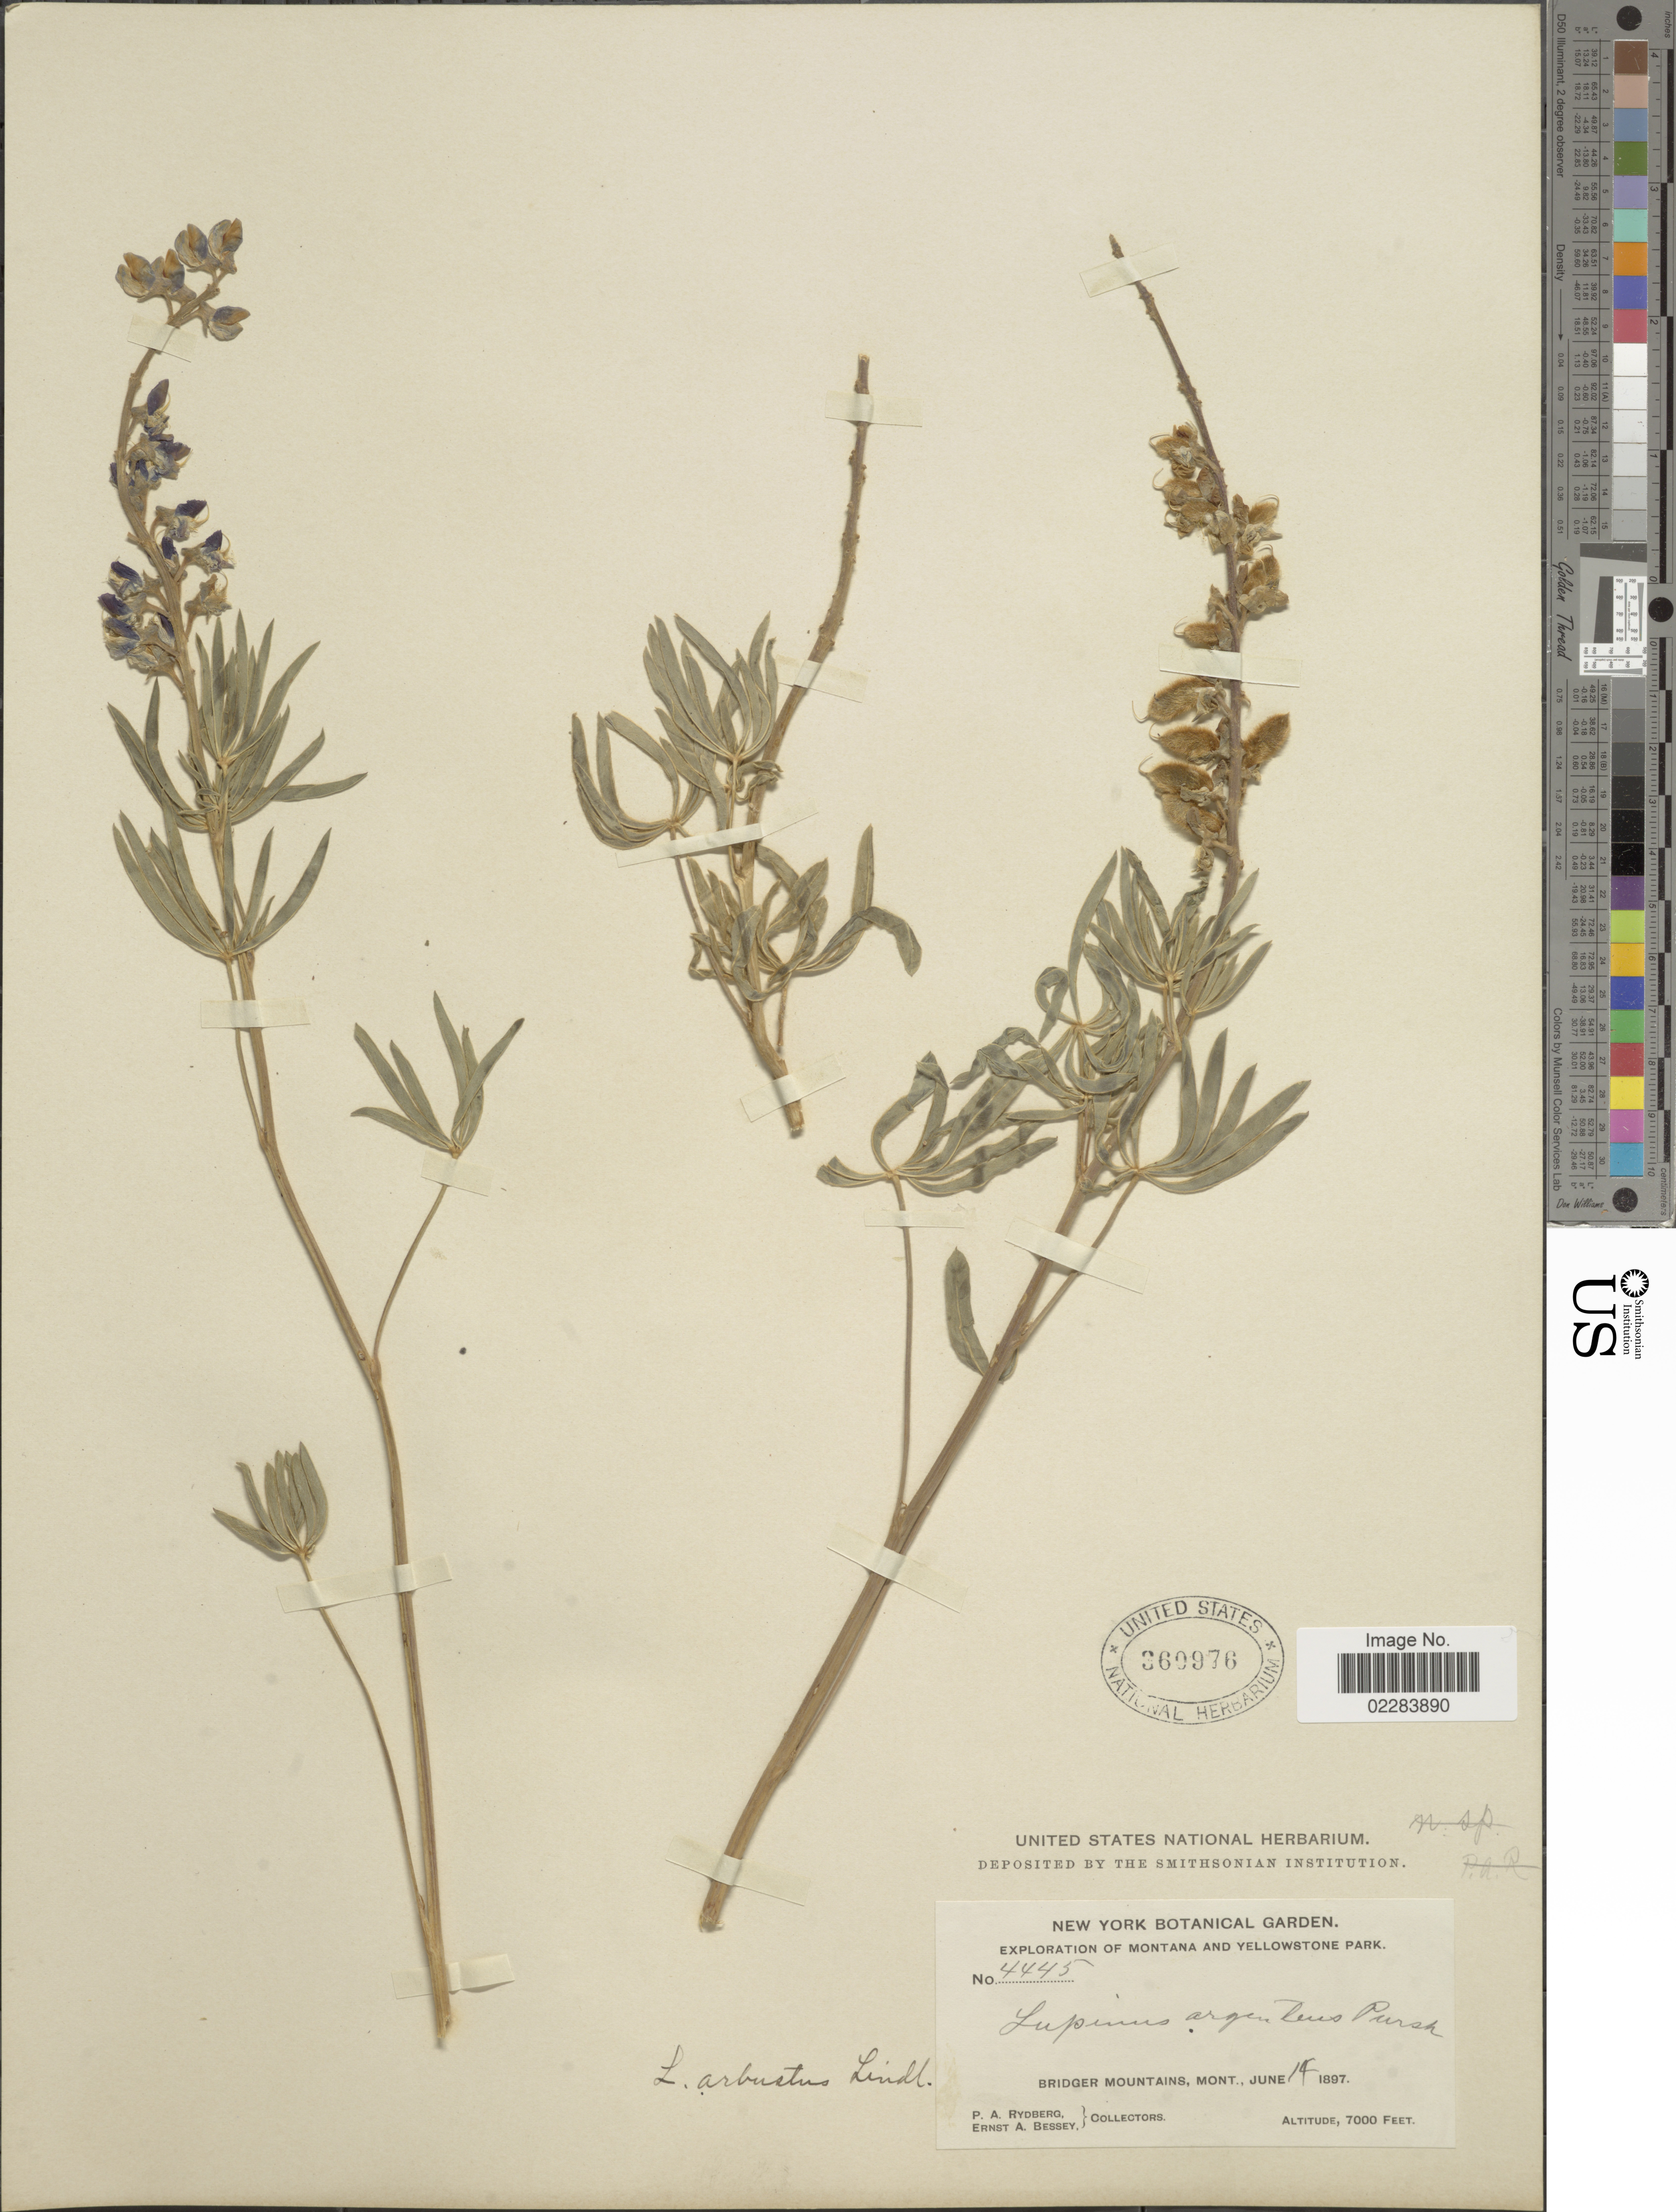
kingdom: Plantae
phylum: Tracheophyta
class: Magnoliopsida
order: Fabales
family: Fabaceae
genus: Lupinus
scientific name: Lupinus arbustus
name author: Lindl.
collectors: P. A. Rydberg & E. A. Bessey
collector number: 4445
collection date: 1897-06-14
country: United States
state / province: Montana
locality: Yellowstone Park. Bridger Mountains, Mont.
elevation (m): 2134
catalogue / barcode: US 360976